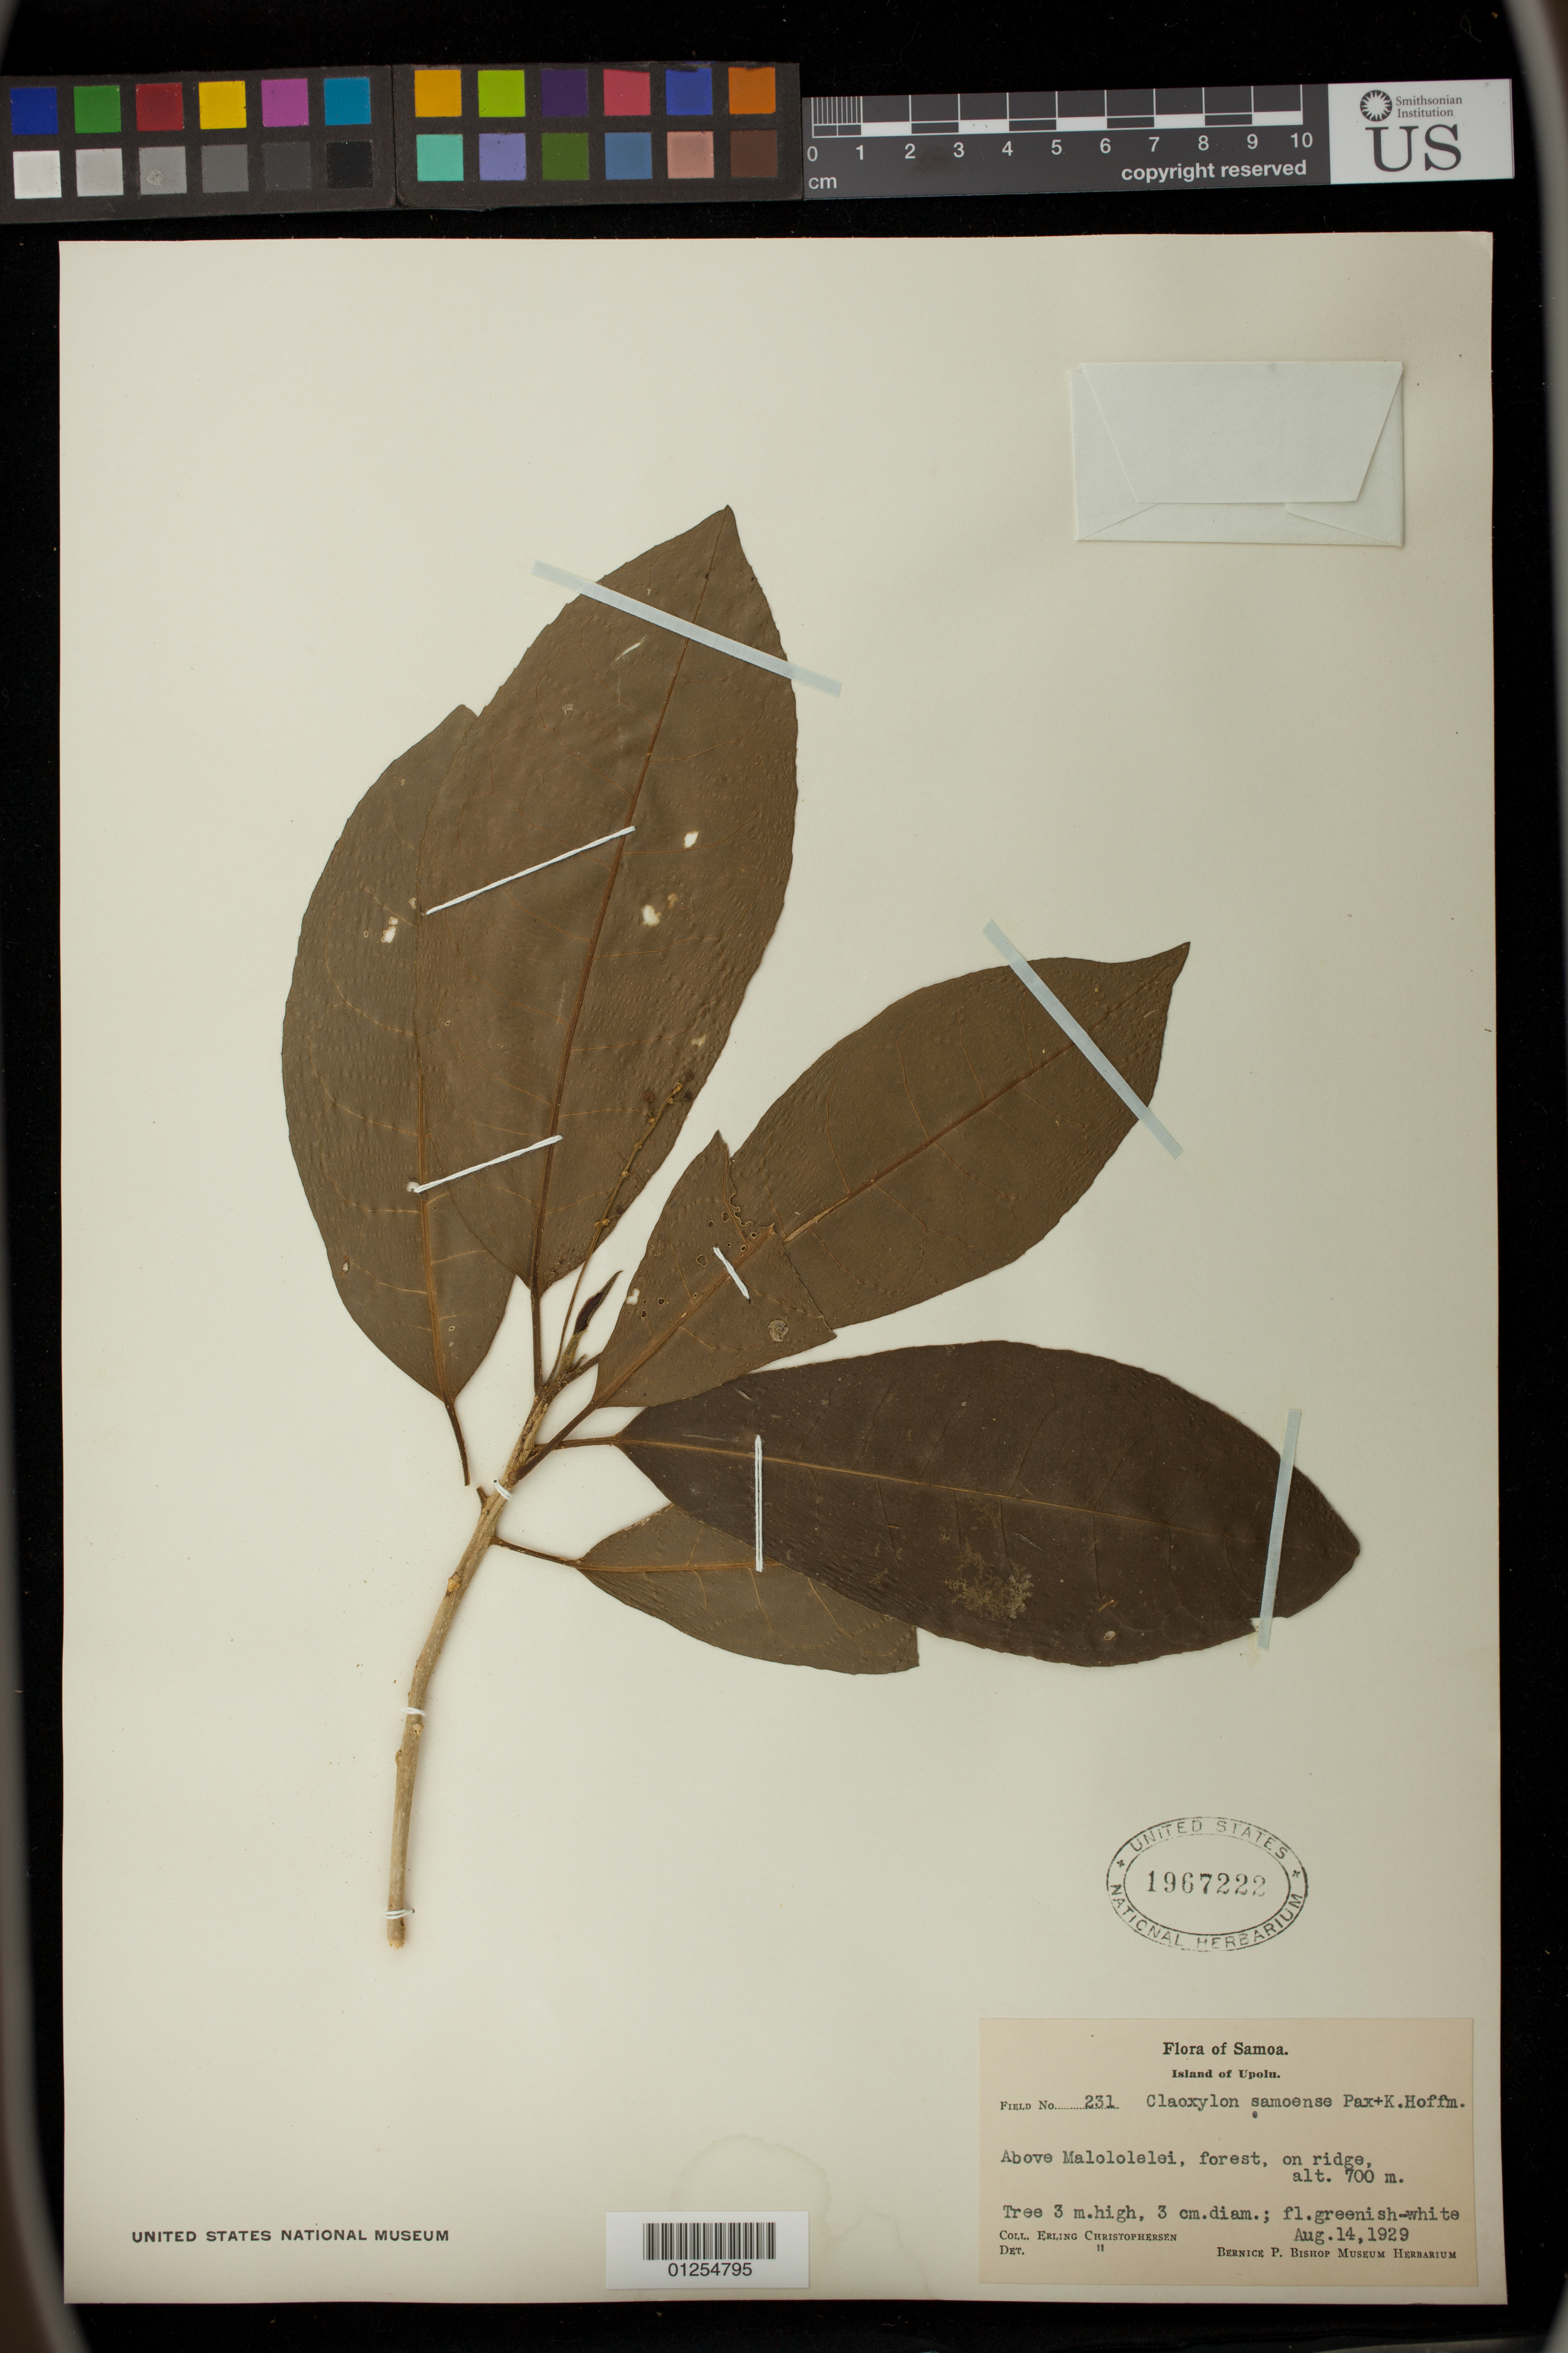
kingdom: Plantae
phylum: Tracheophyta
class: Magnoliopsida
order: Malpighiales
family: Euphorbiaceae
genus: Claoxylon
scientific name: Claoxylon samoense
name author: Pax & K. Hoffm.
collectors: E. Christophersen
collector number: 231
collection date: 1929-08-14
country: Samoa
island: Upolu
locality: Above Malololelei, Upolu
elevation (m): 700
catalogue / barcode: US 1967222